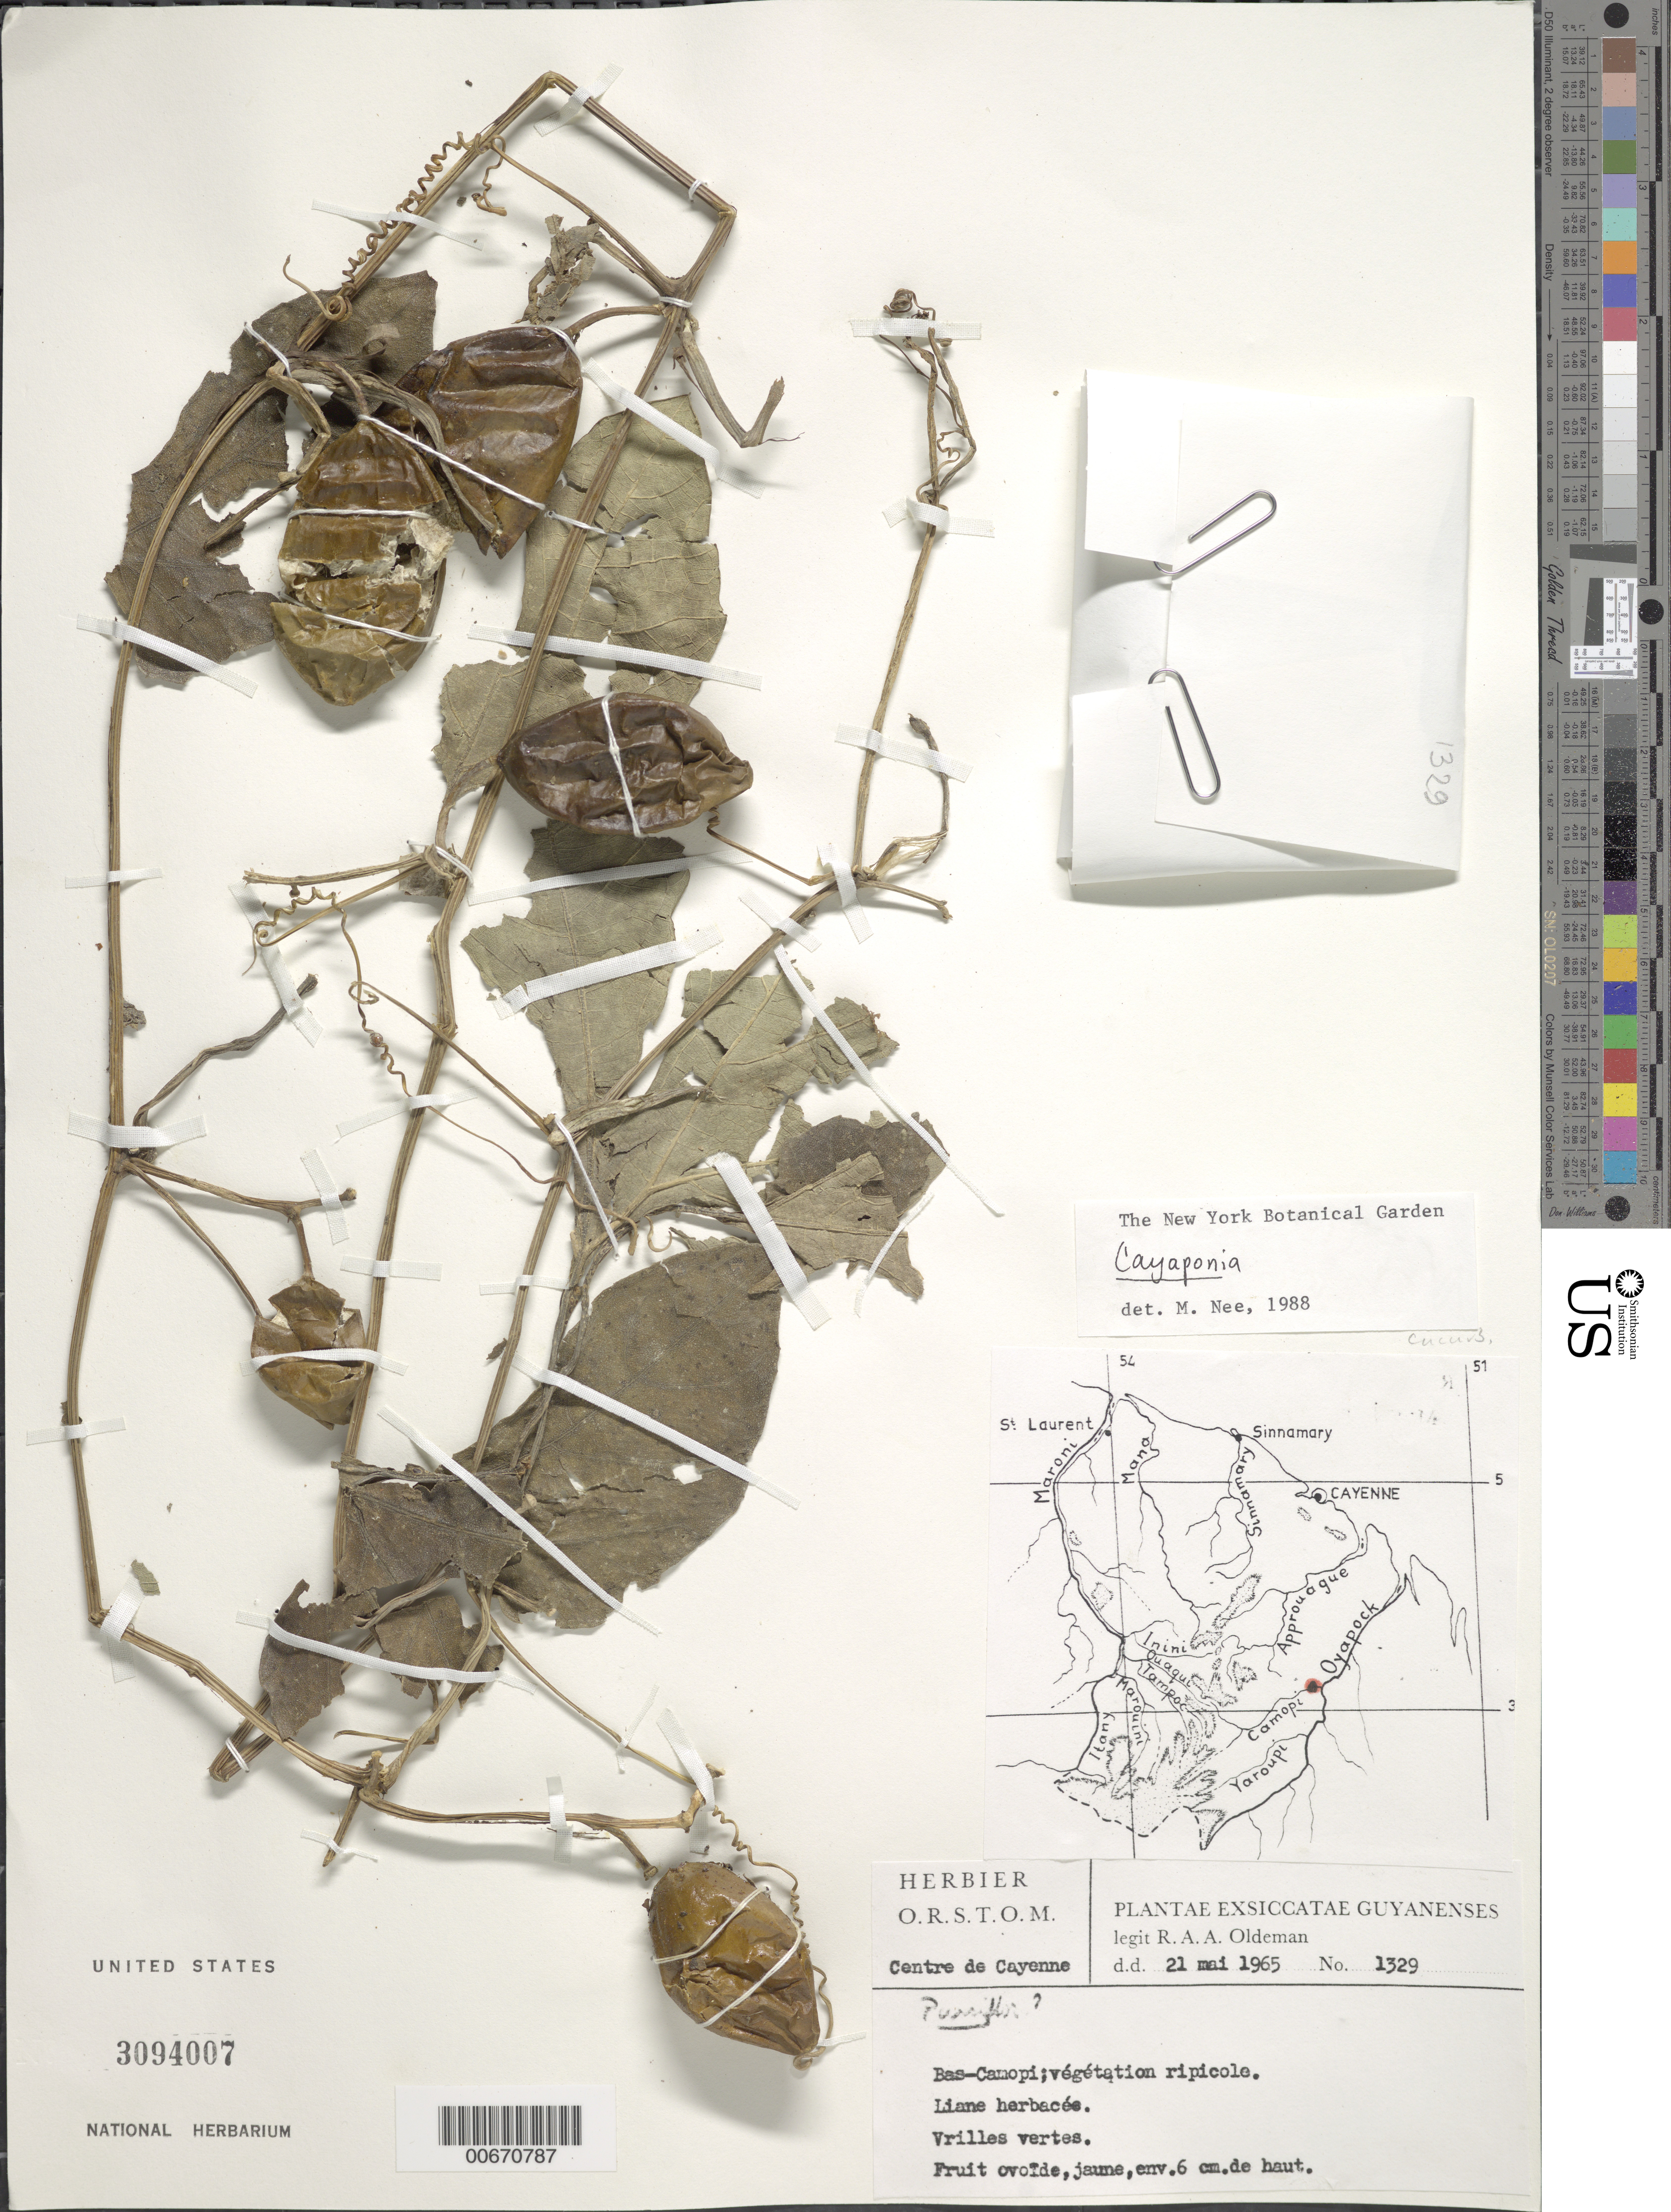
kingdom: Plantae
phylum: Tracheophyta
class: Magnoliopsida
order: Cucurbitales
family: Cucurbitaceae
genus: Cayaponia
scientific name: Cayaponia cruegeri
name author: (Naudin) Cogn.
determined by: Nee, Michael H.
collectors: R. Oldeman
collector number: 1329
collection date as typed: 21-May-65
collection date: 1965-05-21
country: French Guiana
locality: Rivière Bas-Camopi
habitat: Bas-Canopi; végétation ripicole.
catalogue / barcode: US 3094007